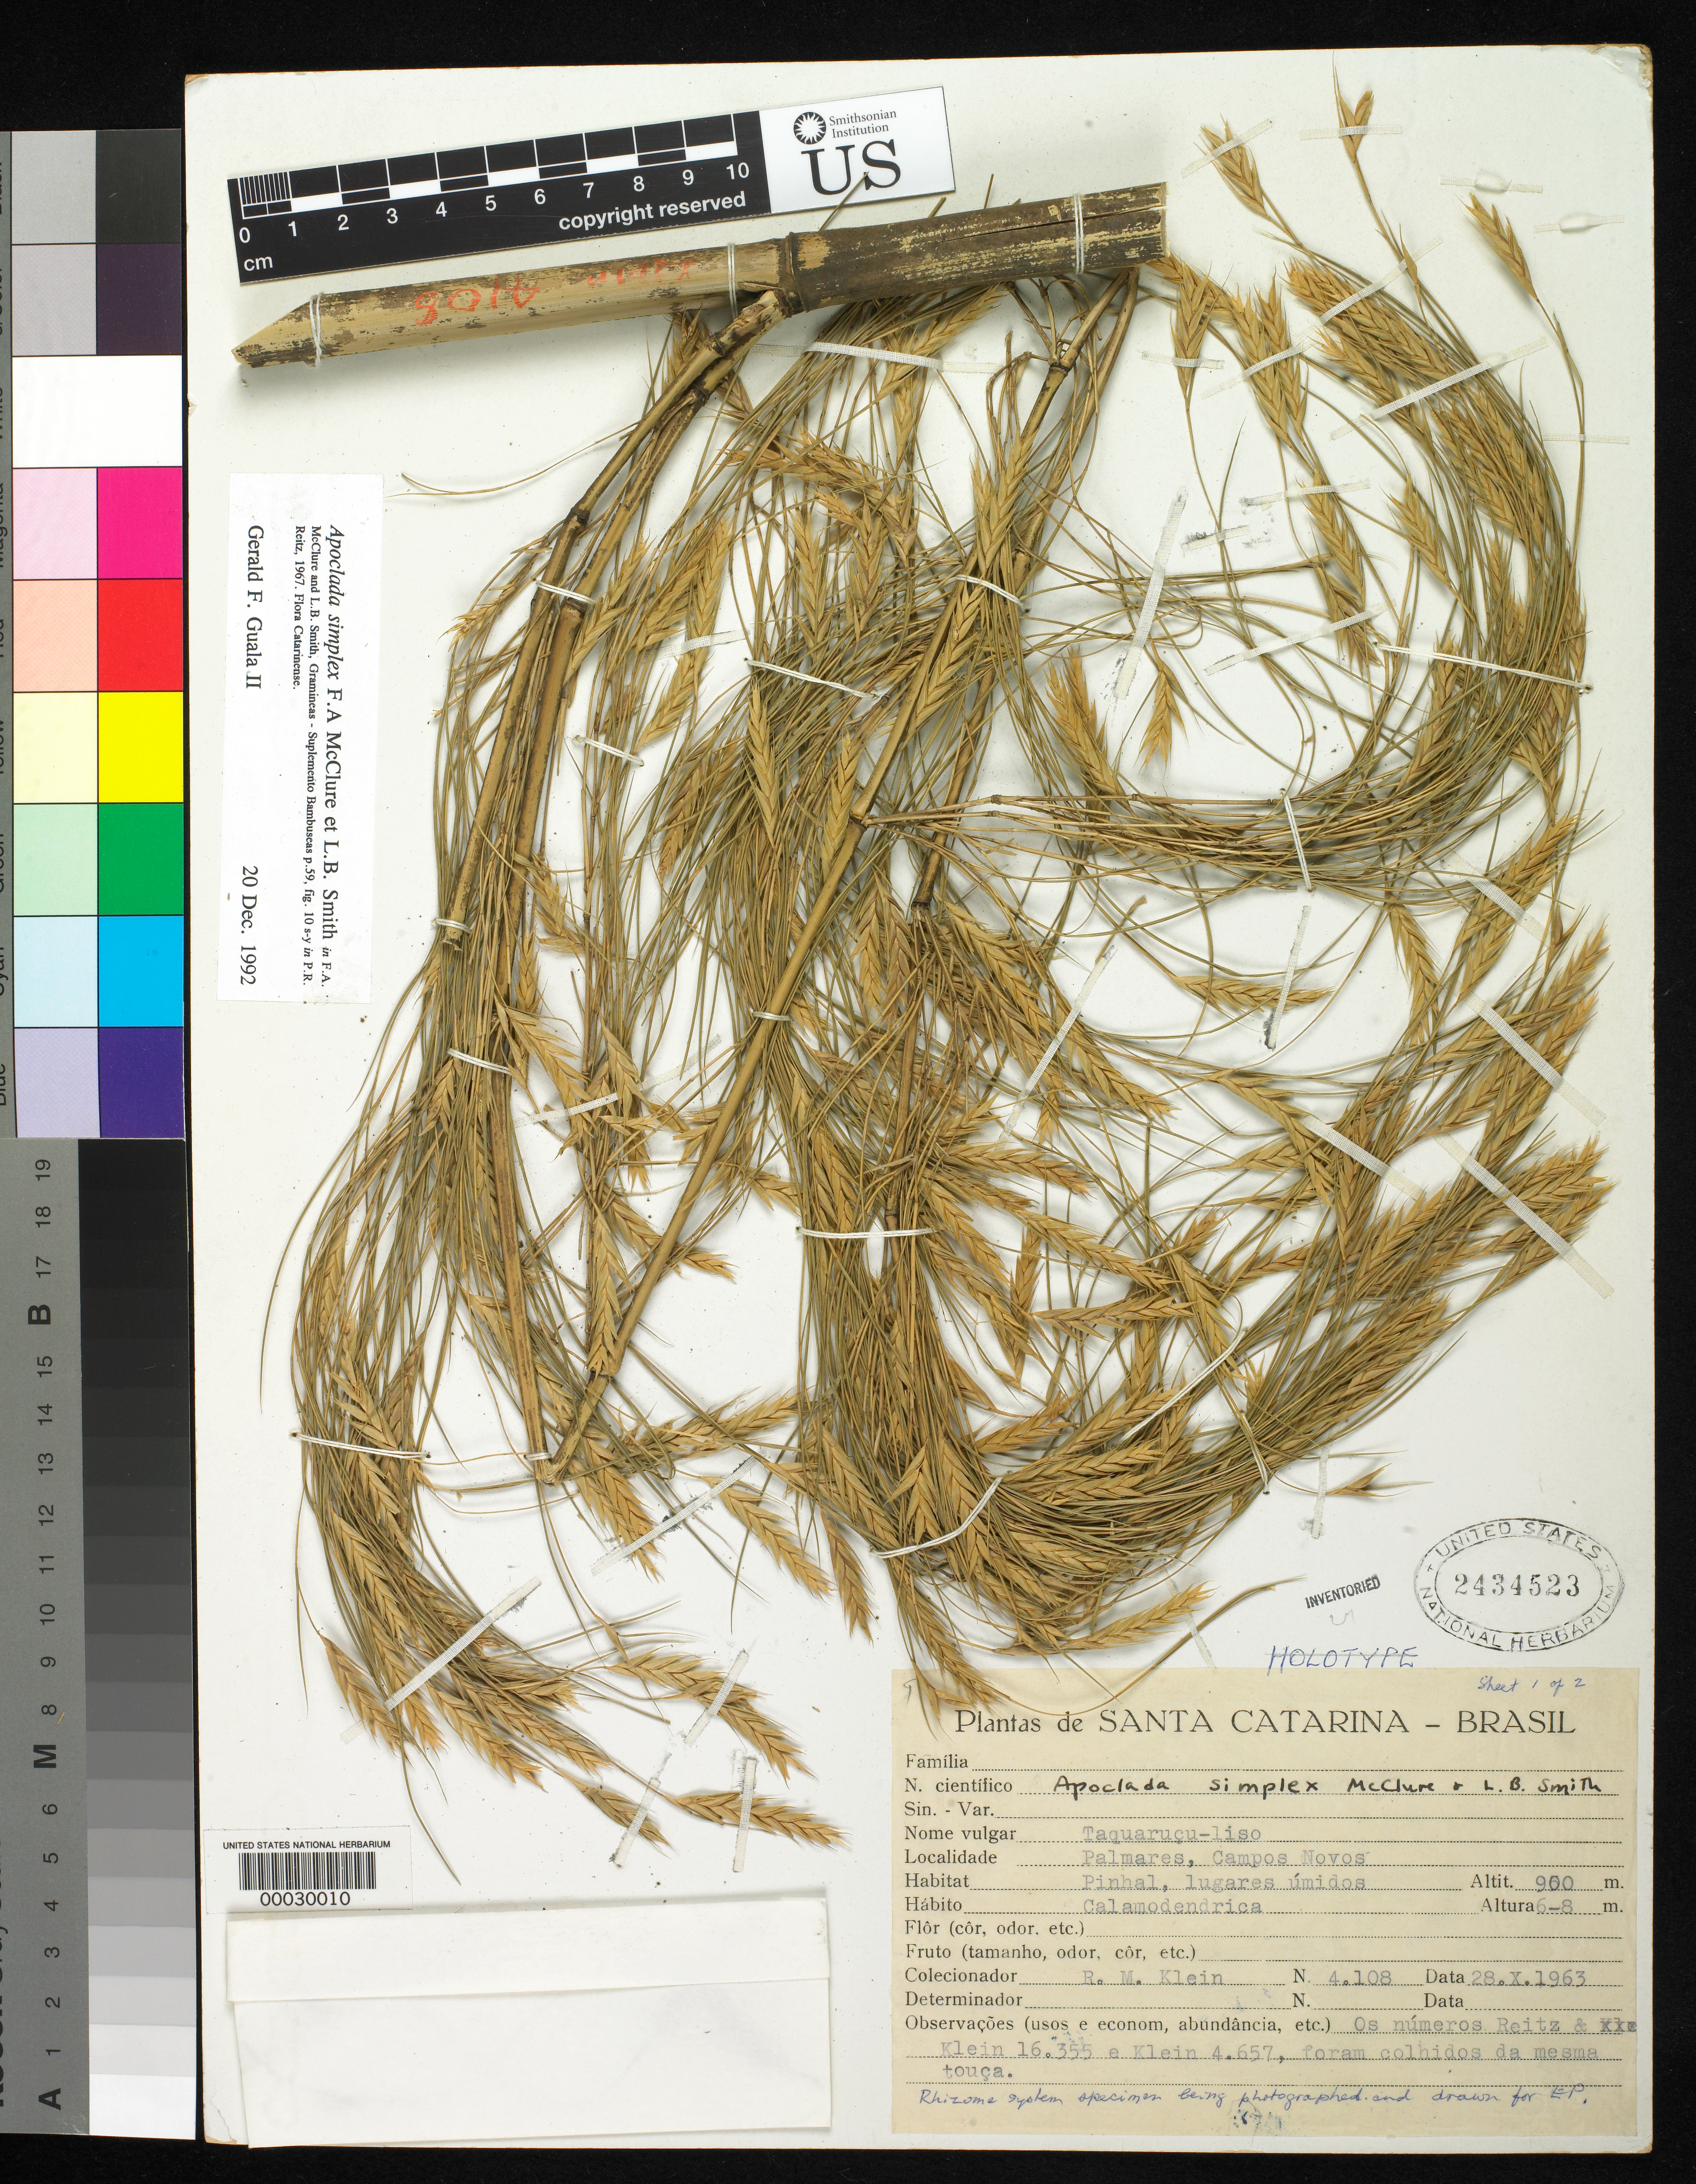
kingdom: Plantae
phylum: Tracheophyta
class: Liliopsida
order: Poales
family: Poaceae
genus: Apoclada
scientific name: Apoclada simplex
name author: McClure & L.B. Sm. in Reitz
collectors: R. M. Klein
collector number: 4108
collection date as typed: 28 Oct 1963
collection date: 1963-10-28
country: Brazil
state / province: Paraná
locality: Palmares, campos novos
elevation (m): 900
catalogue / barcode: US 2434523